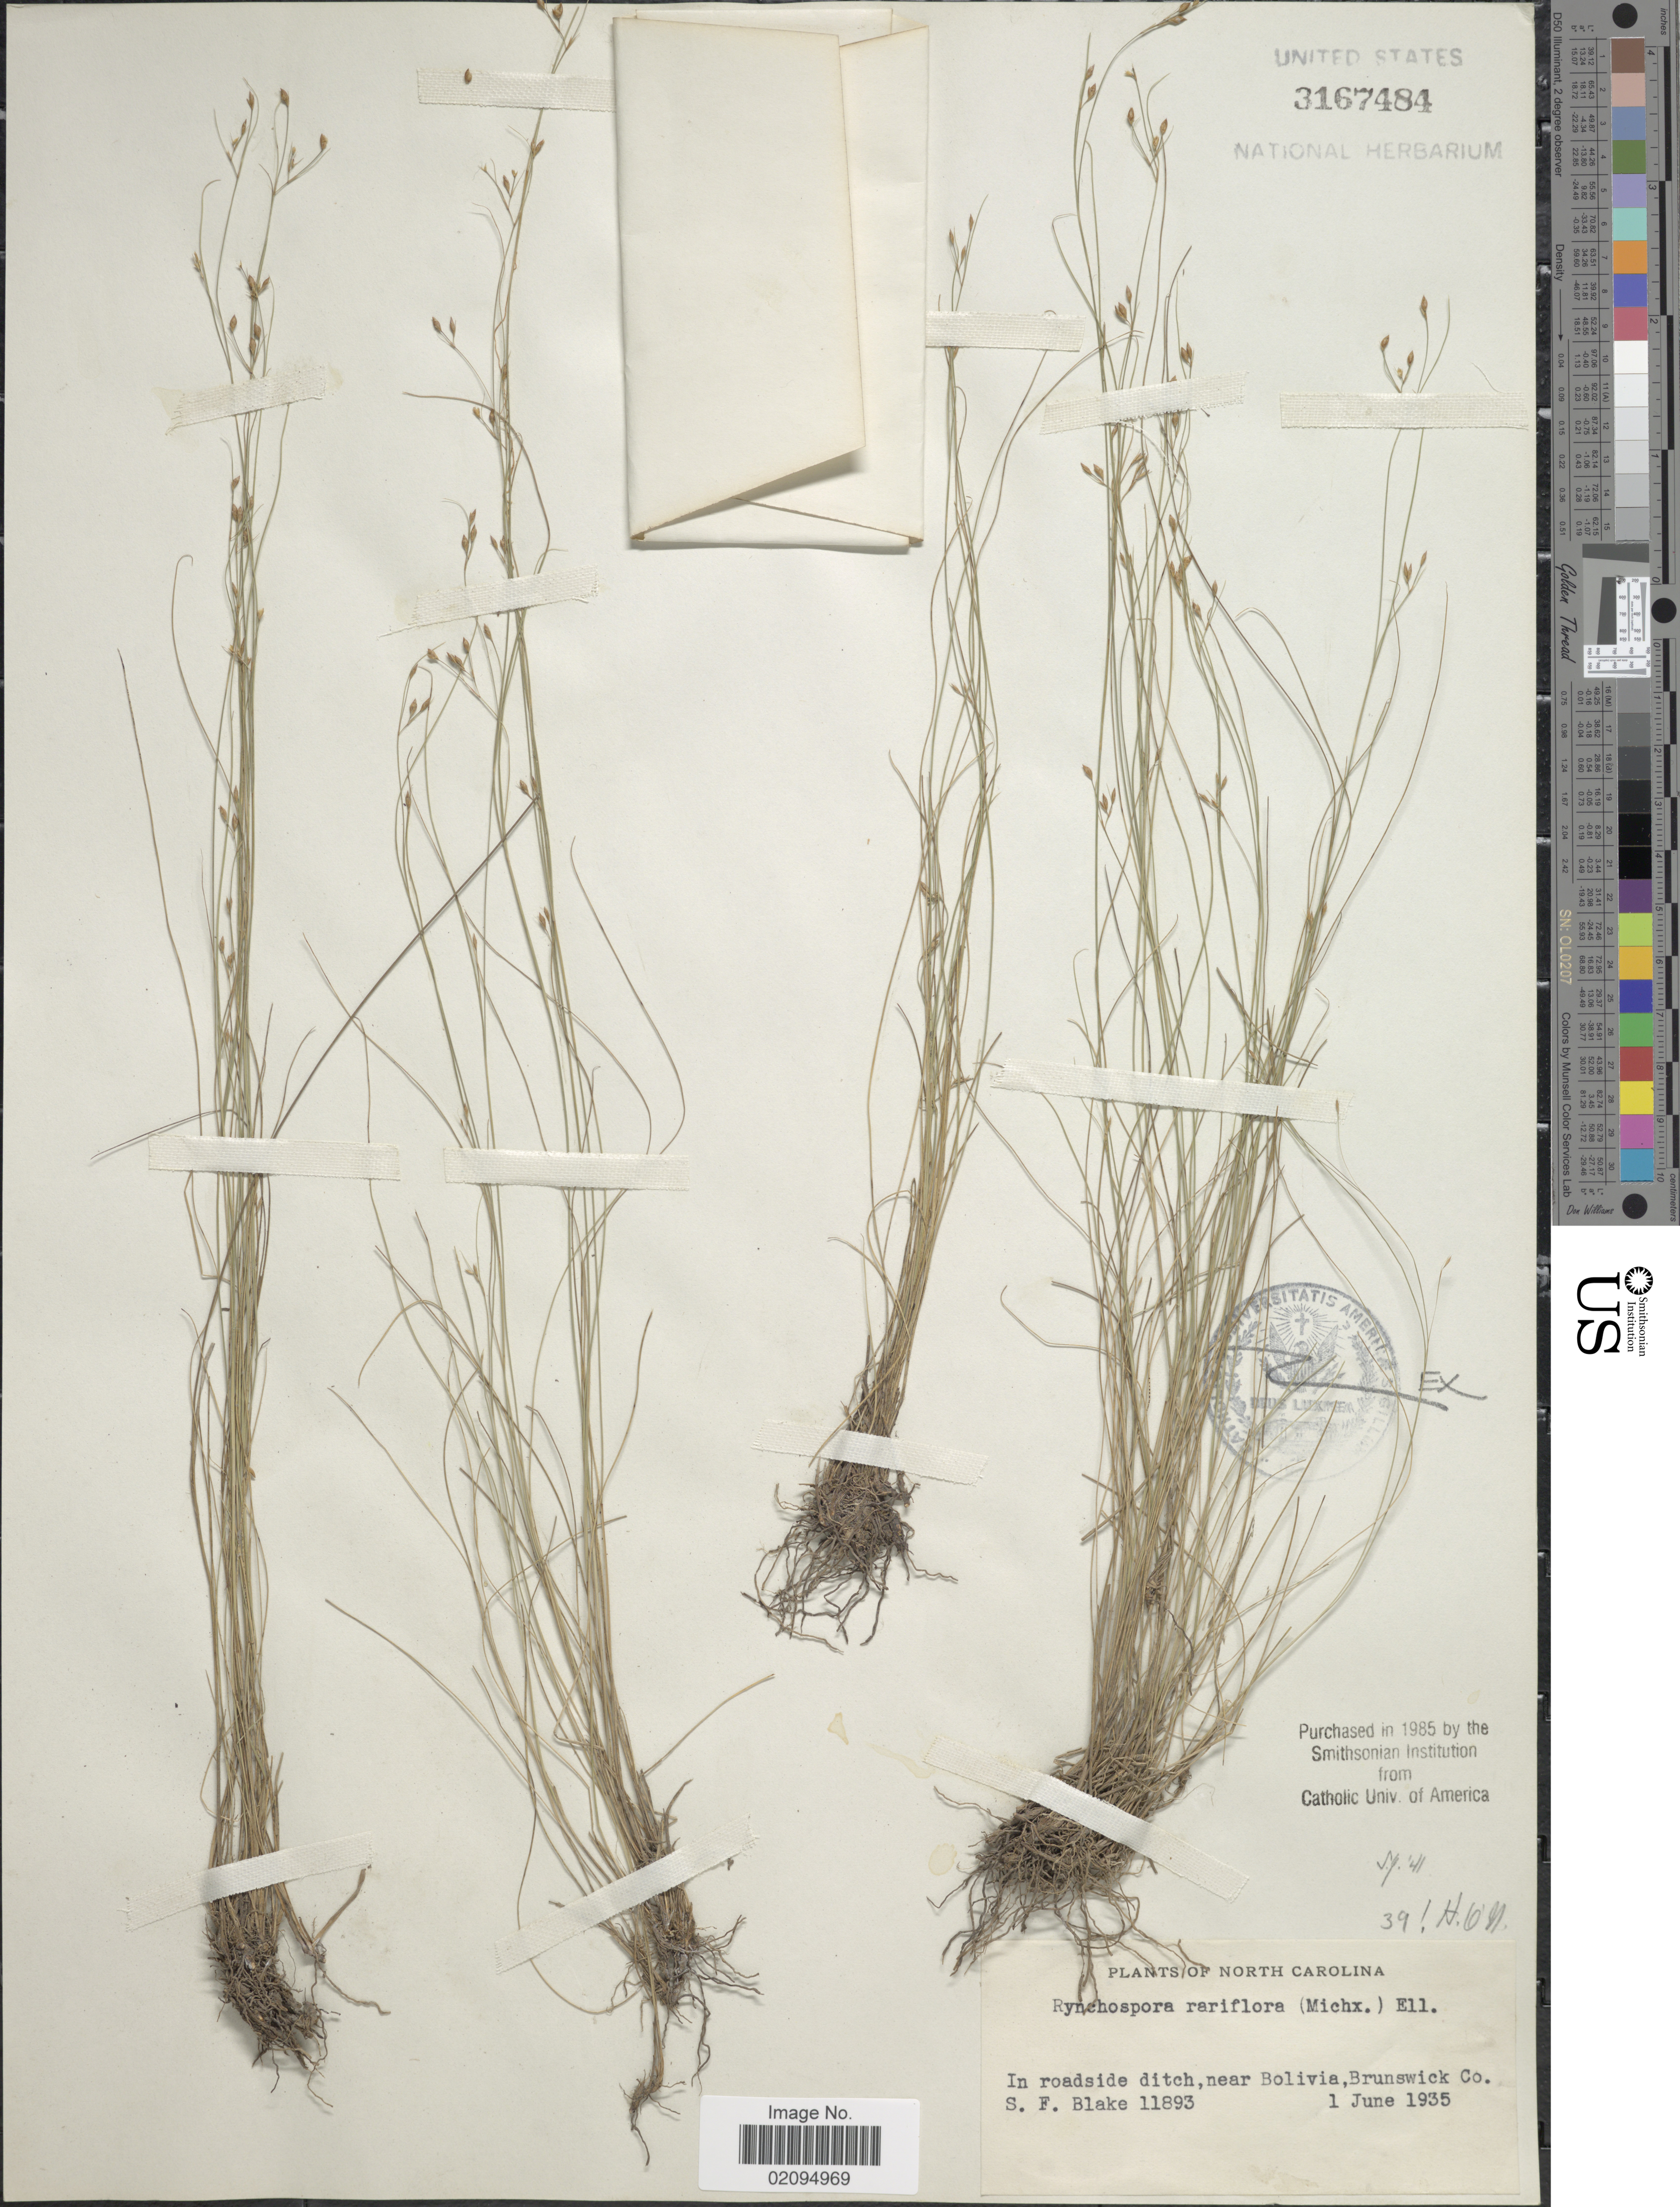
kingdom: Plantae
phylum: Tracheophyta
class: Liliopsida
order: Poales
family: Cyperaceae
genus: Rhynchospora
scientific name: Rhynchospora rariflora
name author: (Michx.) Elliott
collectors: S. Blake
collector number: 11893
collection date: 1935-06-01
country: United States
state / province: North Carolina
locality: Near Bolivia, Brunswick Co.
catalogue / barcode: US 3167484